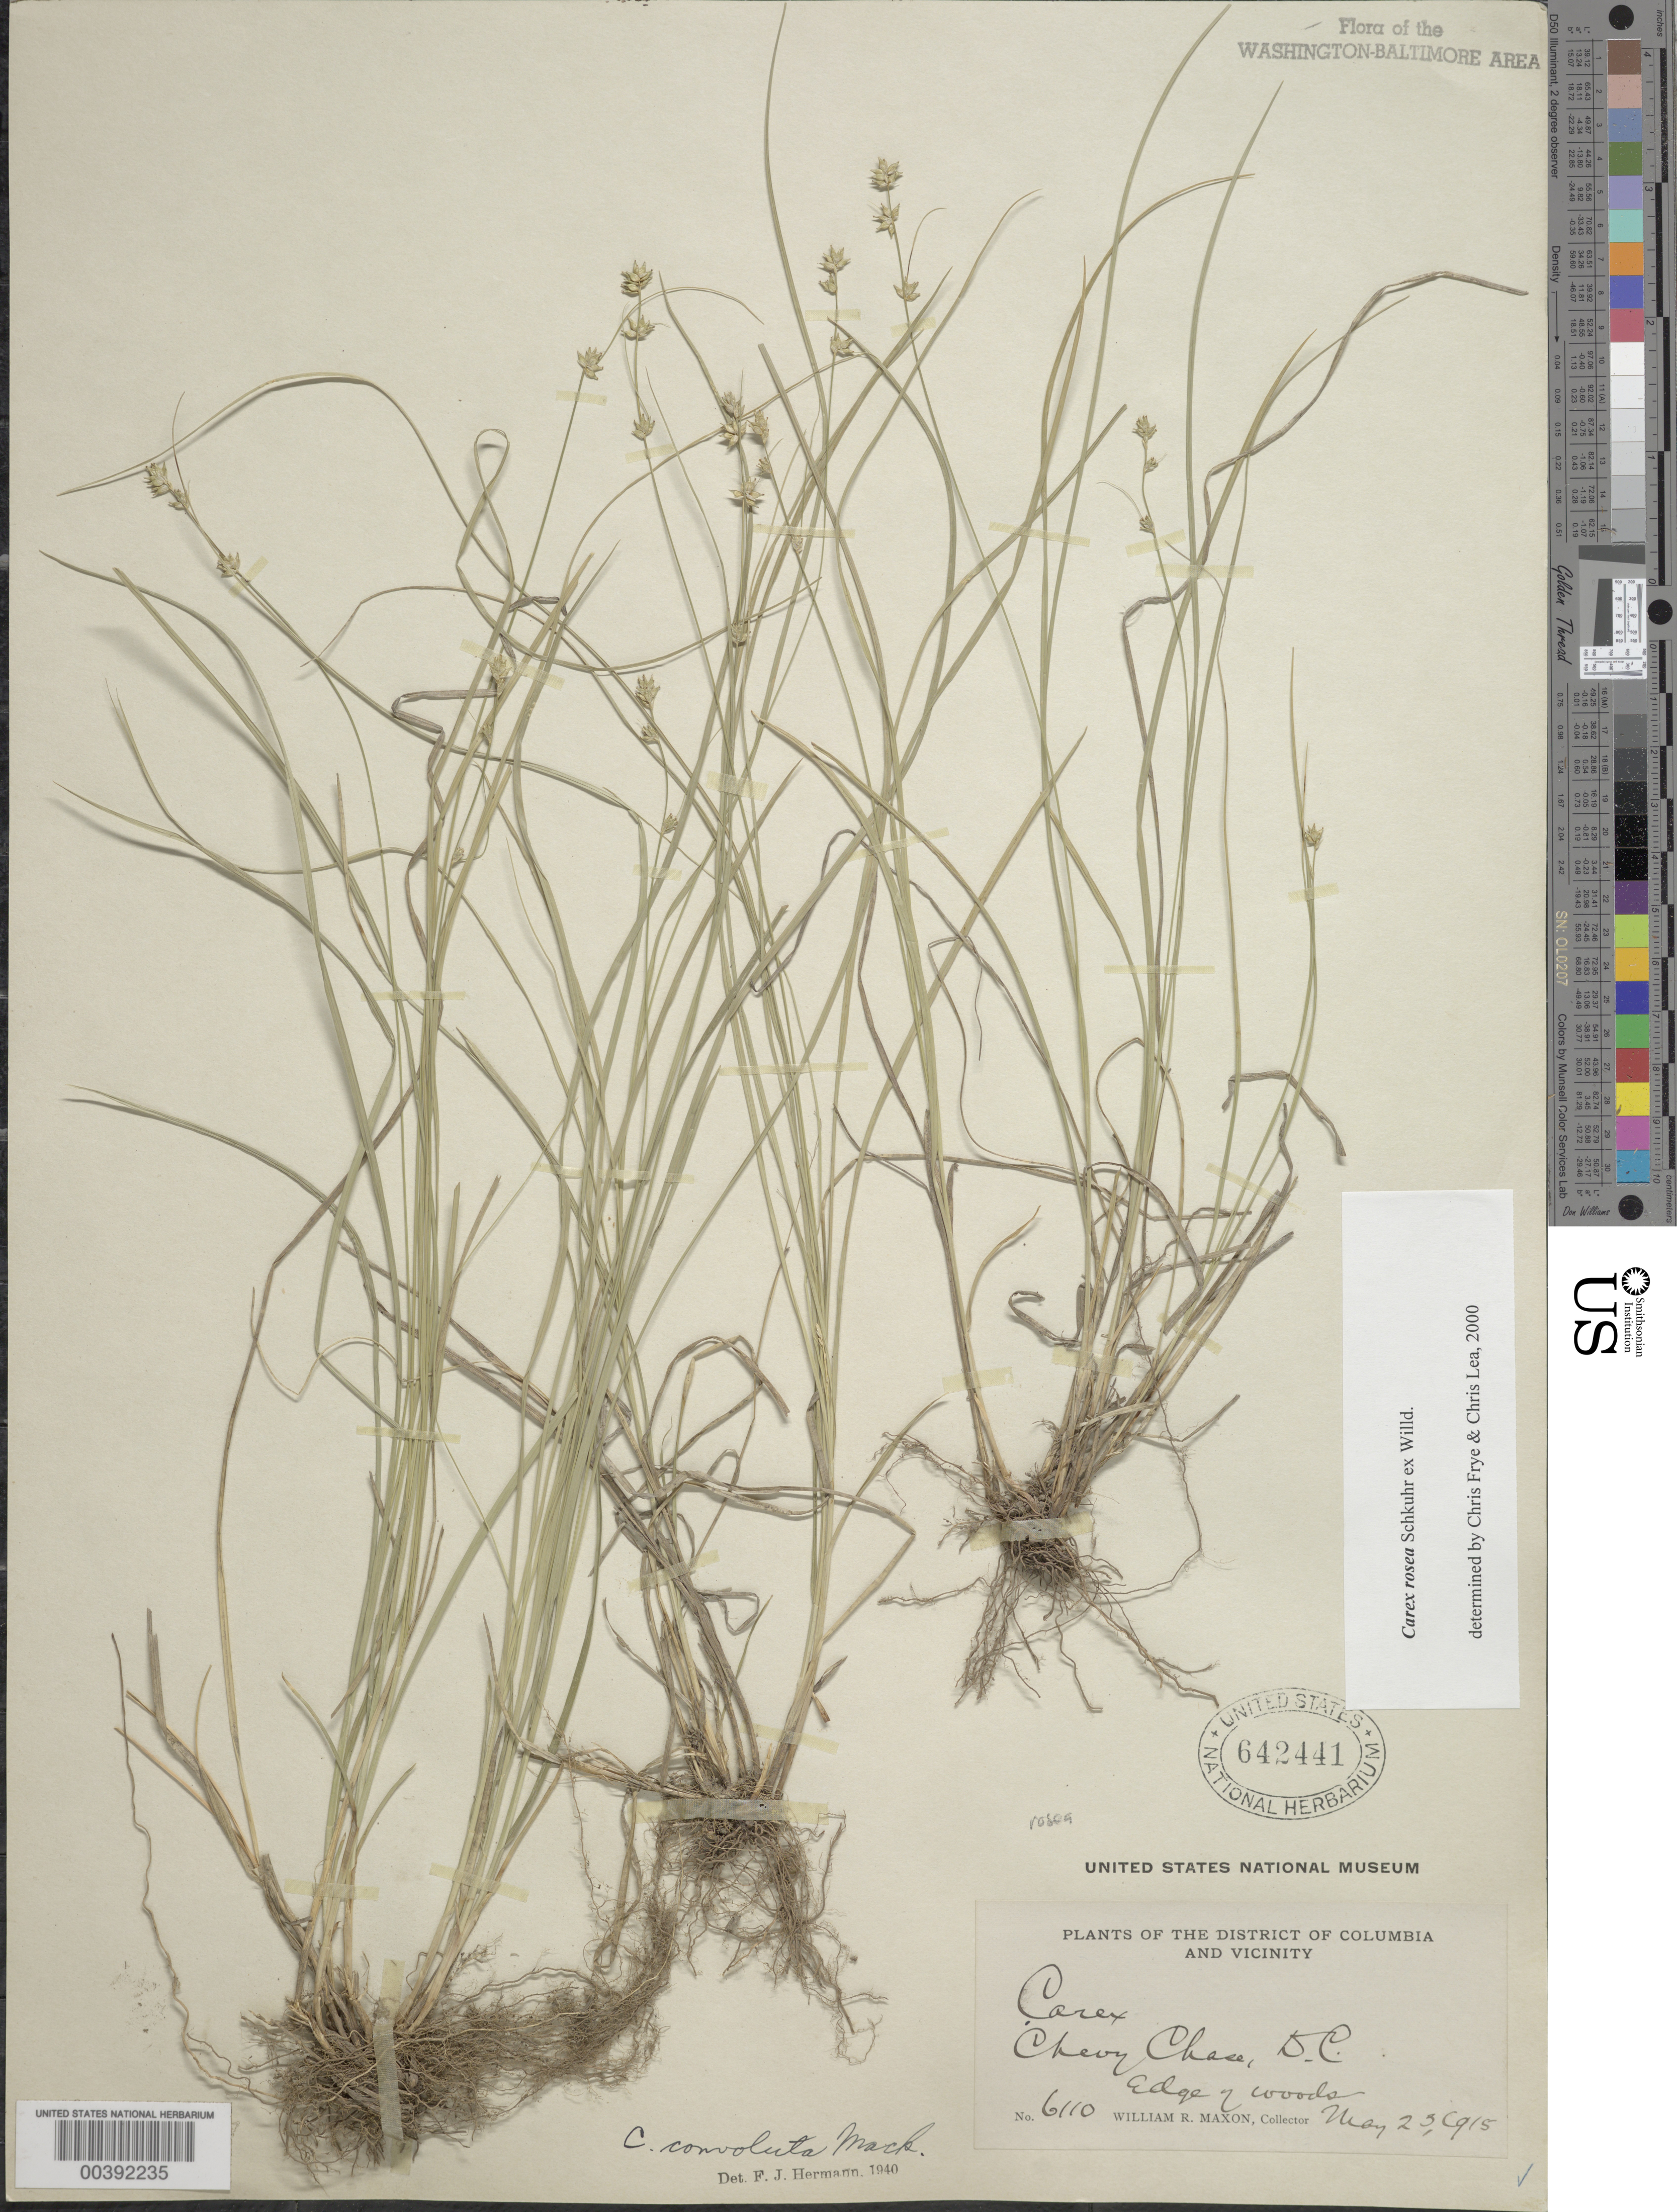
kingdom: Plantae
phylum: Tracheophyta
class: Liliopsida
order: Poales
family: Cyperaceae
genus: Carex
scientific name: Carex rosea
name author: Willd.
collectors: W. R. Maxon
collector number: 6110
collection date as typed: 23 May 1915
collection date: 1915-05-23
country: United States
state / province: District of Columbia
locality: Chevy Chase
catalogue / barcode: US 642441